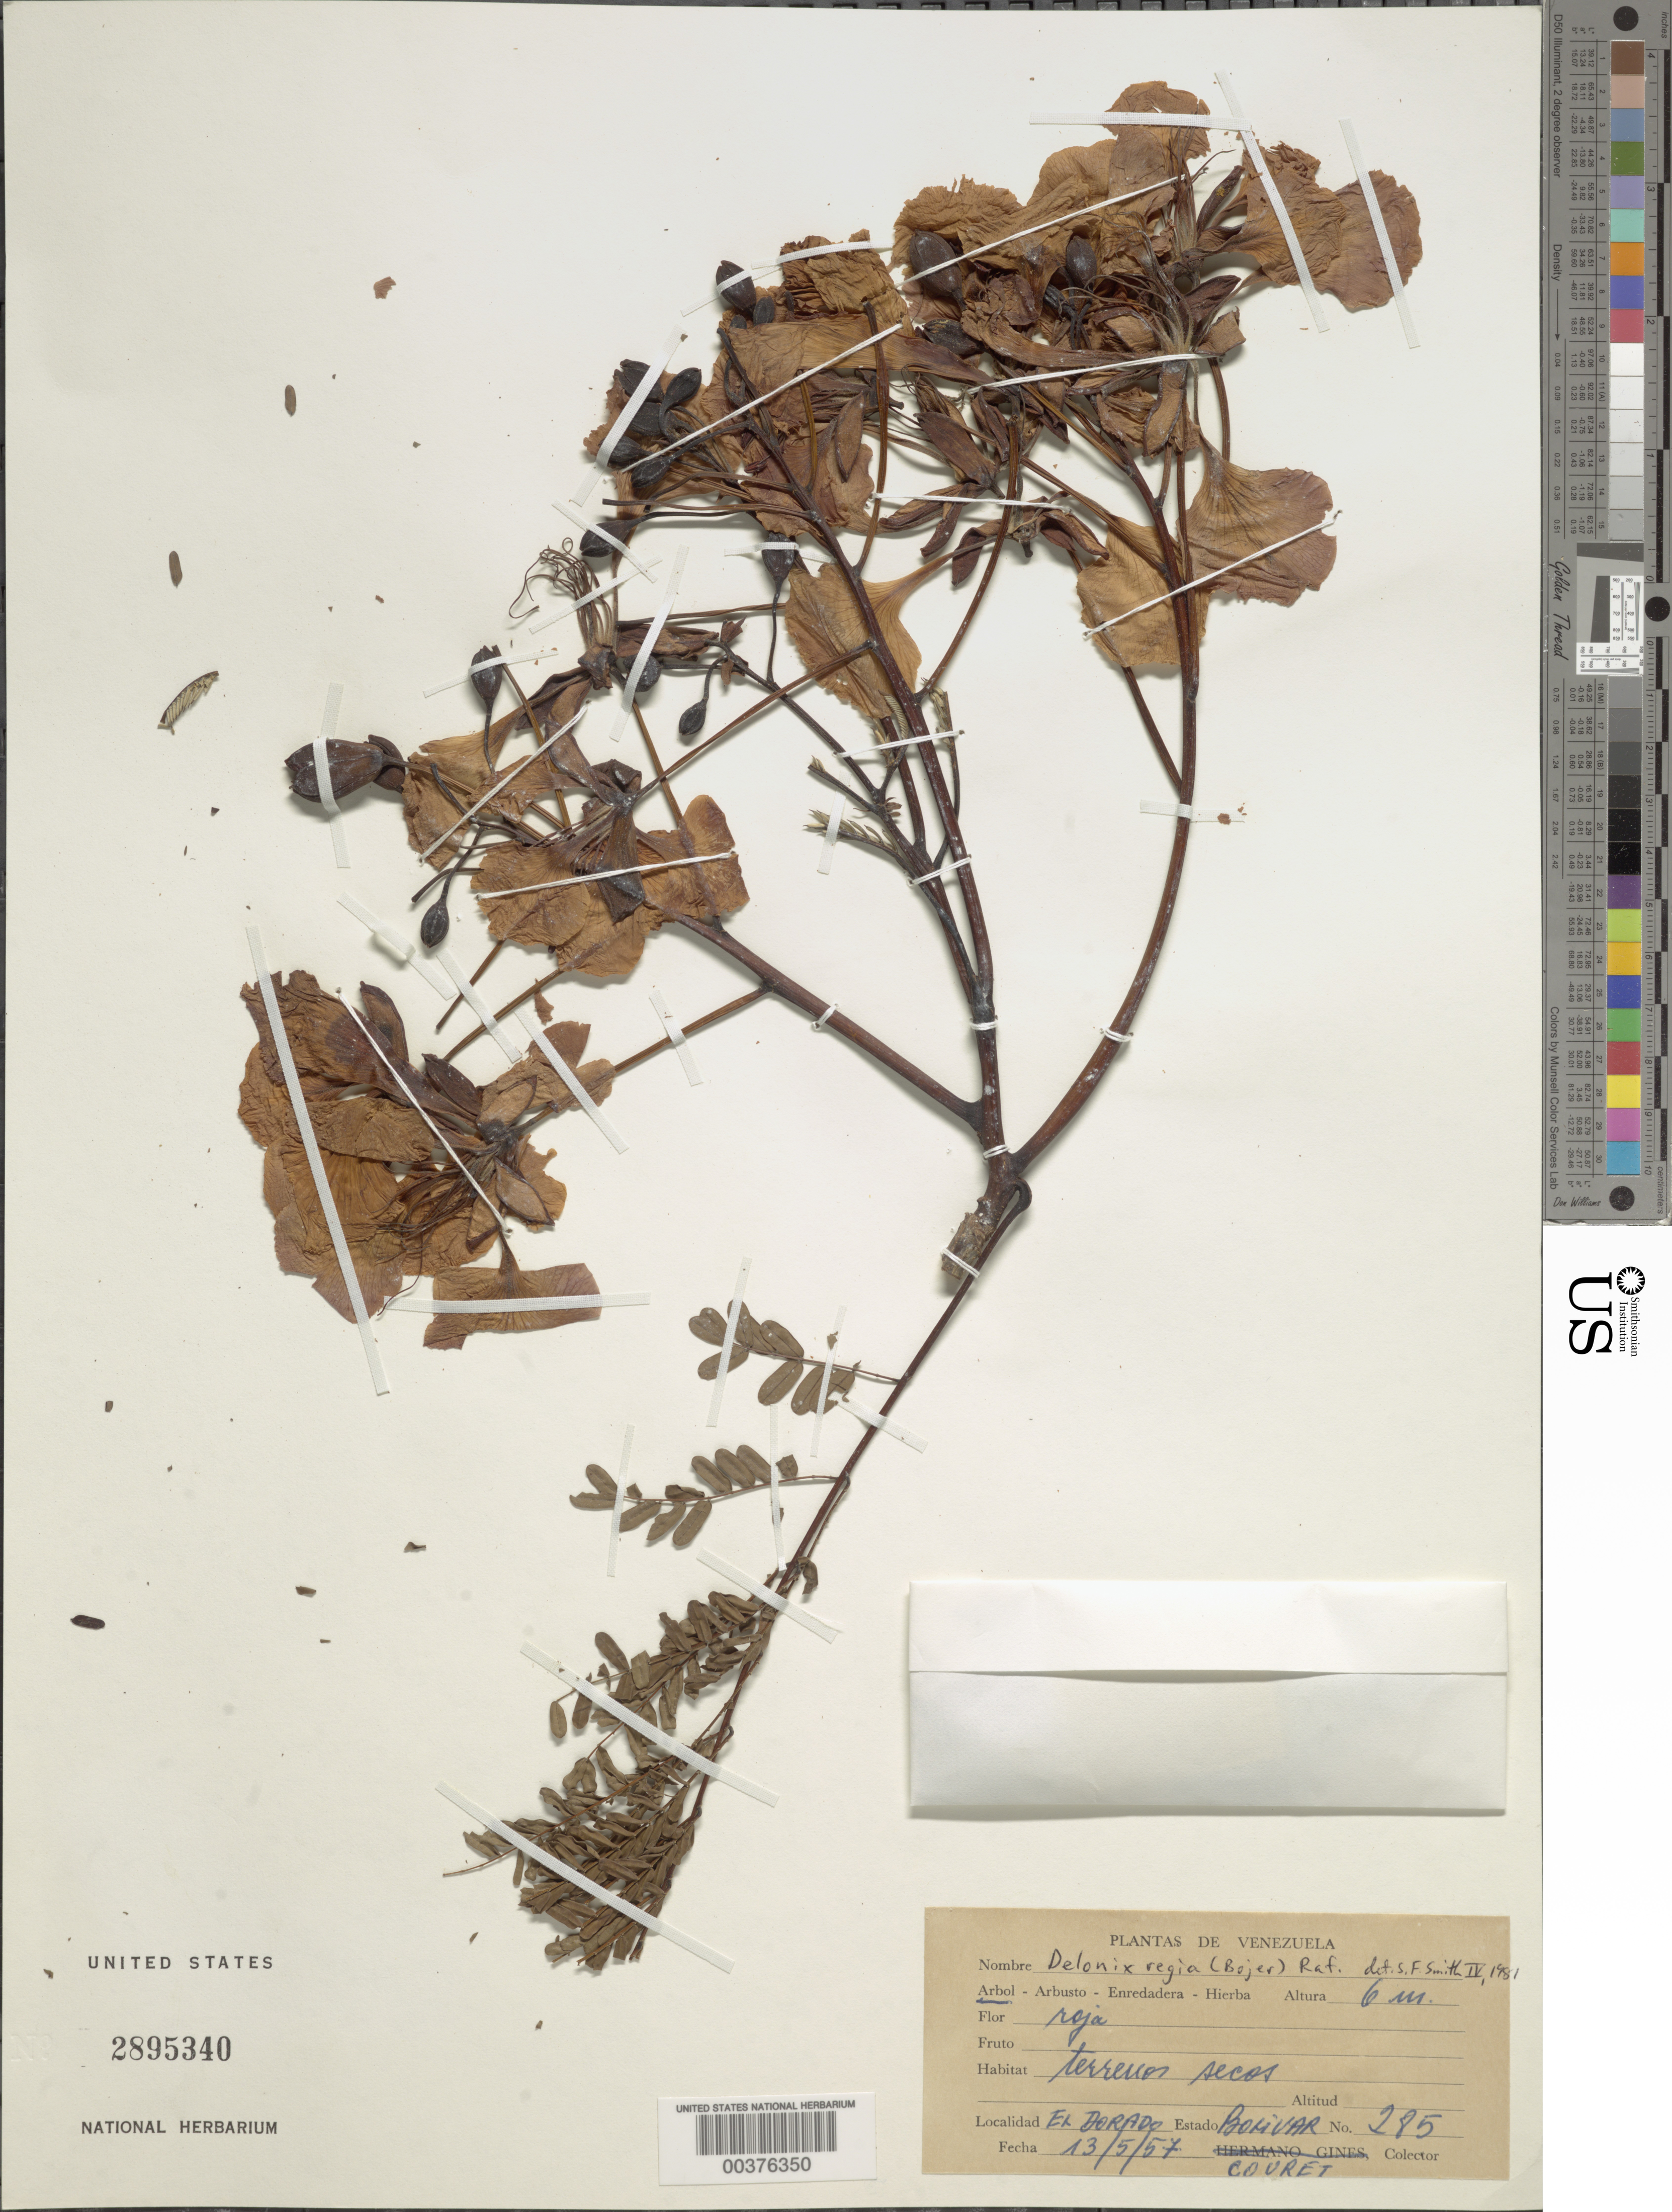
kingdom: Plantae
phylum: Tracheophyta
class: Magnoliopsida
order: Fabales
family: Fabaceae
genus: Delonix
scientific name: Delonix regia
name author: (Bojer ex Hook.) Raf.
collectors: -. Couret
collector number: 285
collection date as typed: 13 May 1957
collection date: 1957-05-13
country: Venezuela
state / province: Bolivar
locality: El dorado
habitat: Terrenos secos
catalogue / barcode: US 2895340